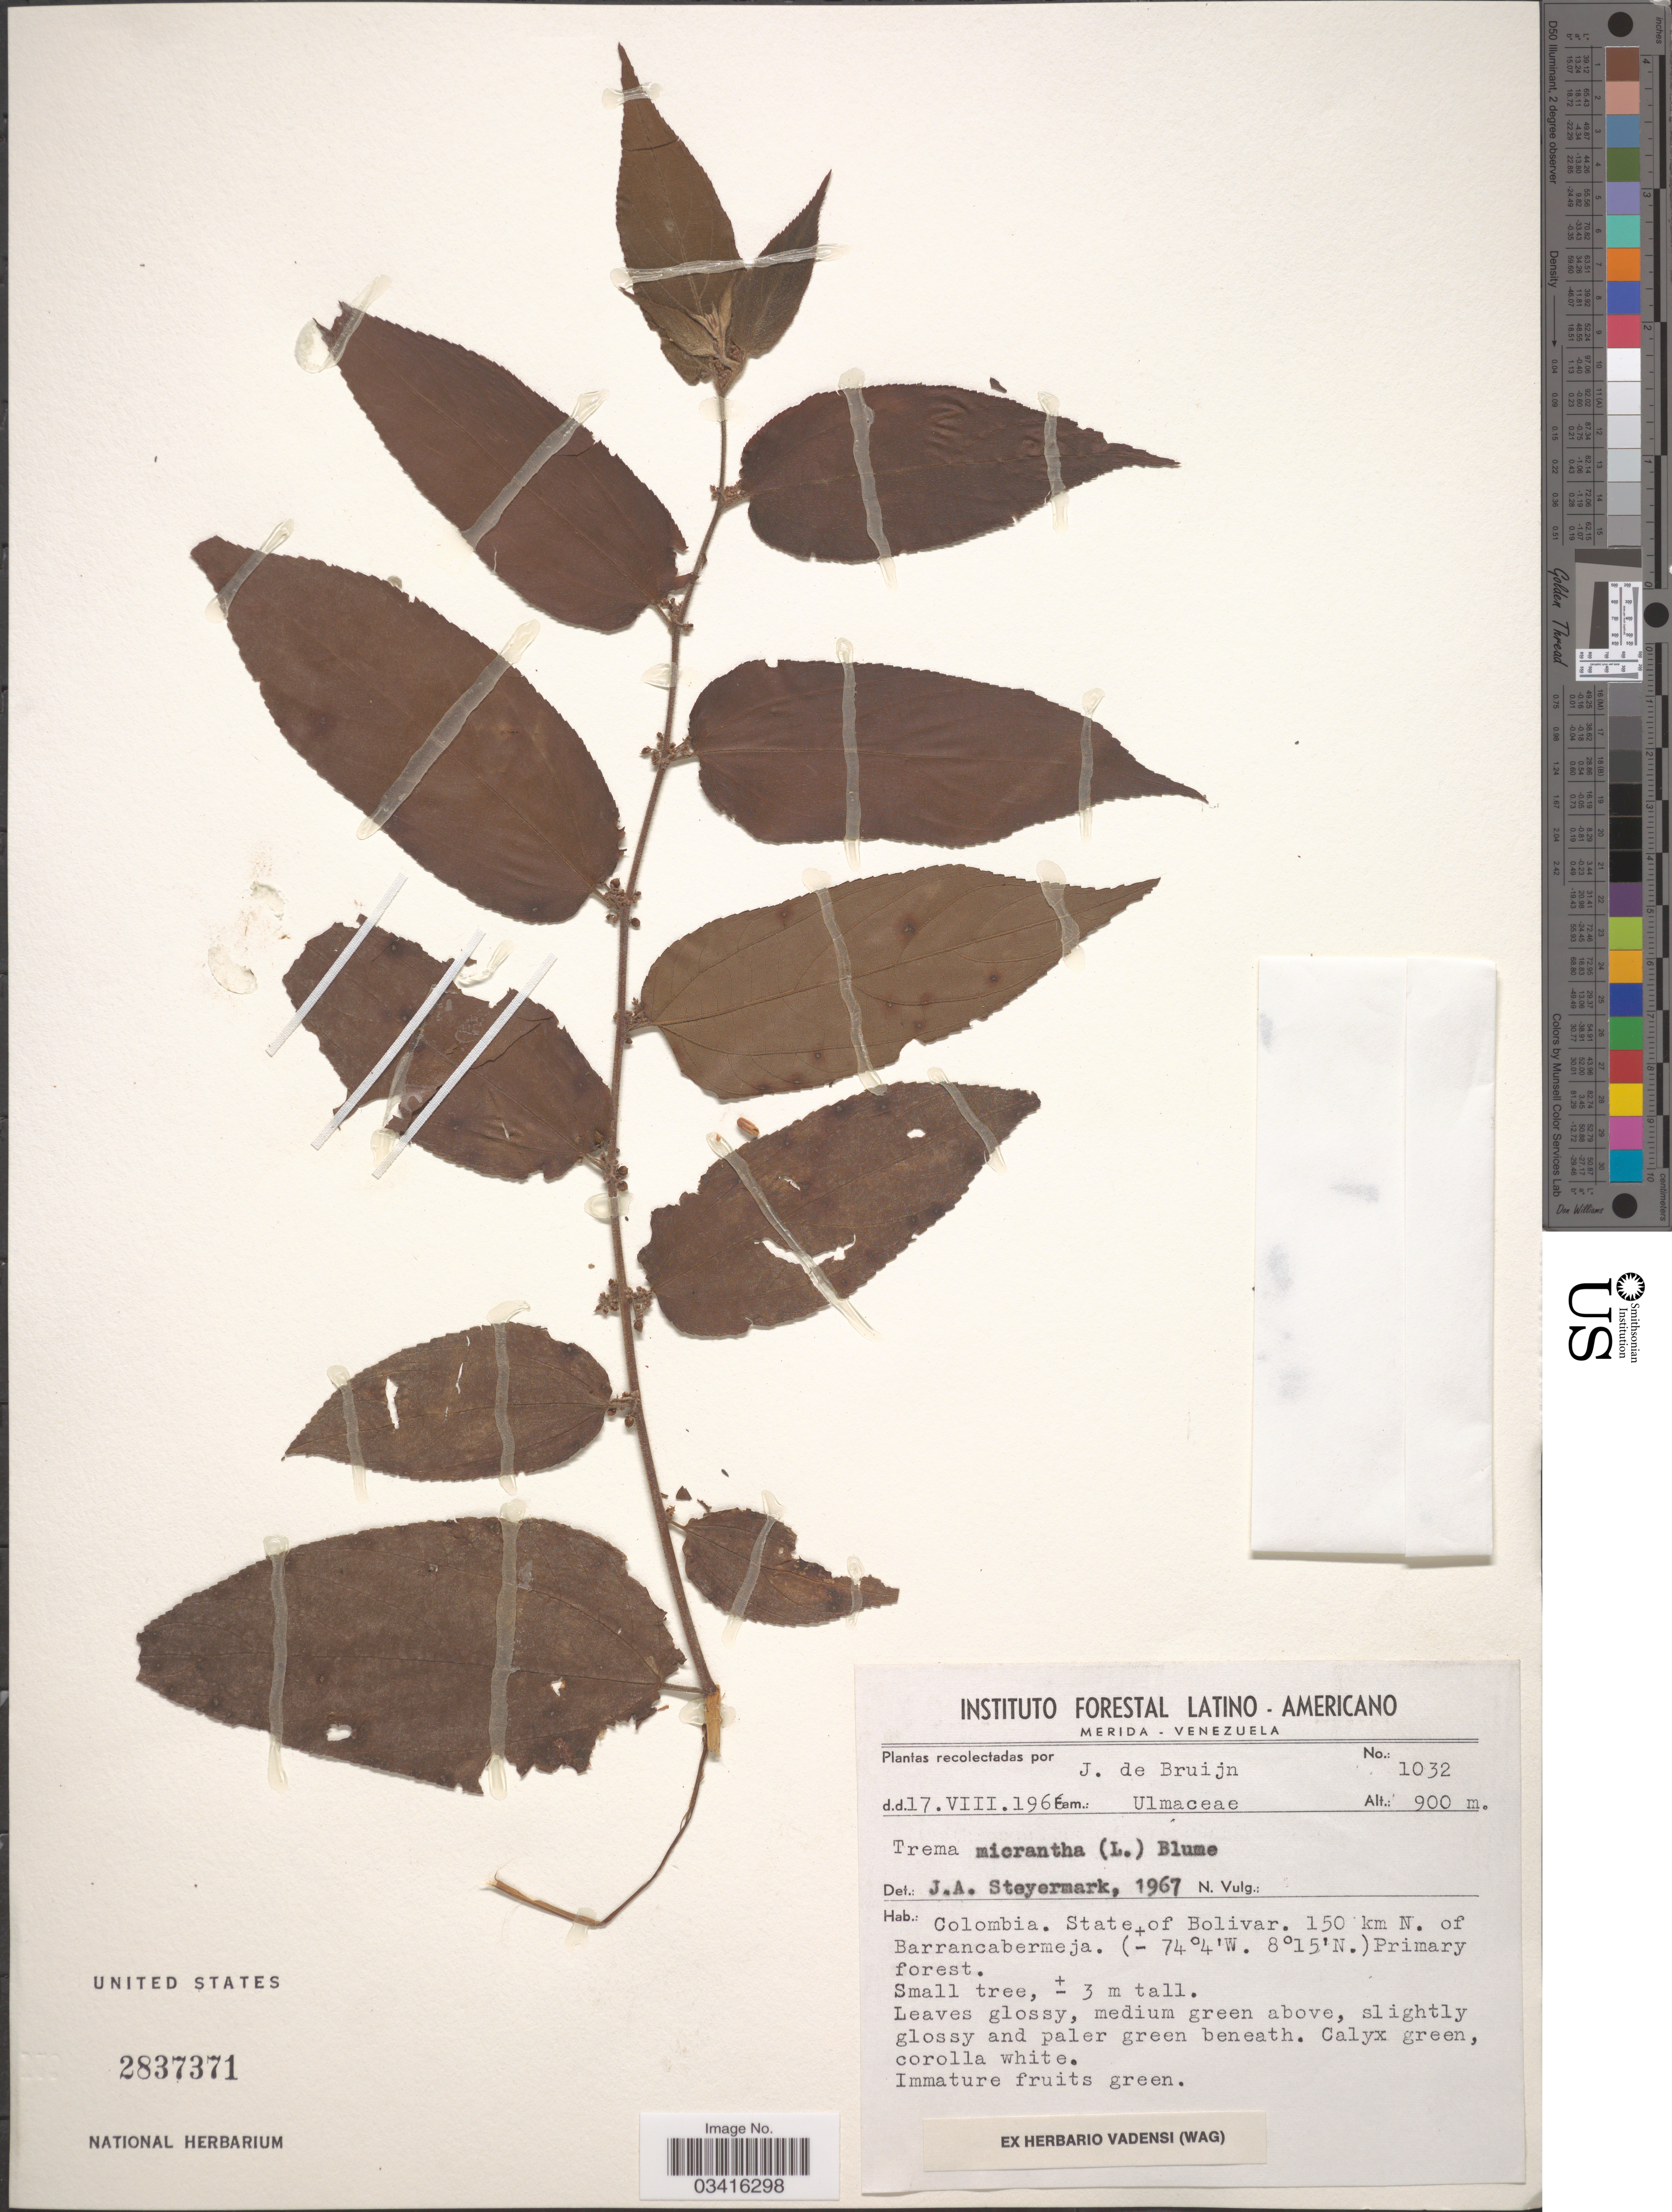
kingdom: Plantae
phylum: Tracheophyta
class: Magnoliopsida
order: Rosales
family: Cannabaceae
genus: Trema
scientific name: Trema micranthum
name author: (L.) Blume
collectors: J. Bruijn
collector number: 1032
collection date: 1966-08-17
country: Venezuela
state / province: Bolivar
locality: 150 km N. of Barrancabermeja.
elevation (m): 900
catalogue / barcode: US 2837371